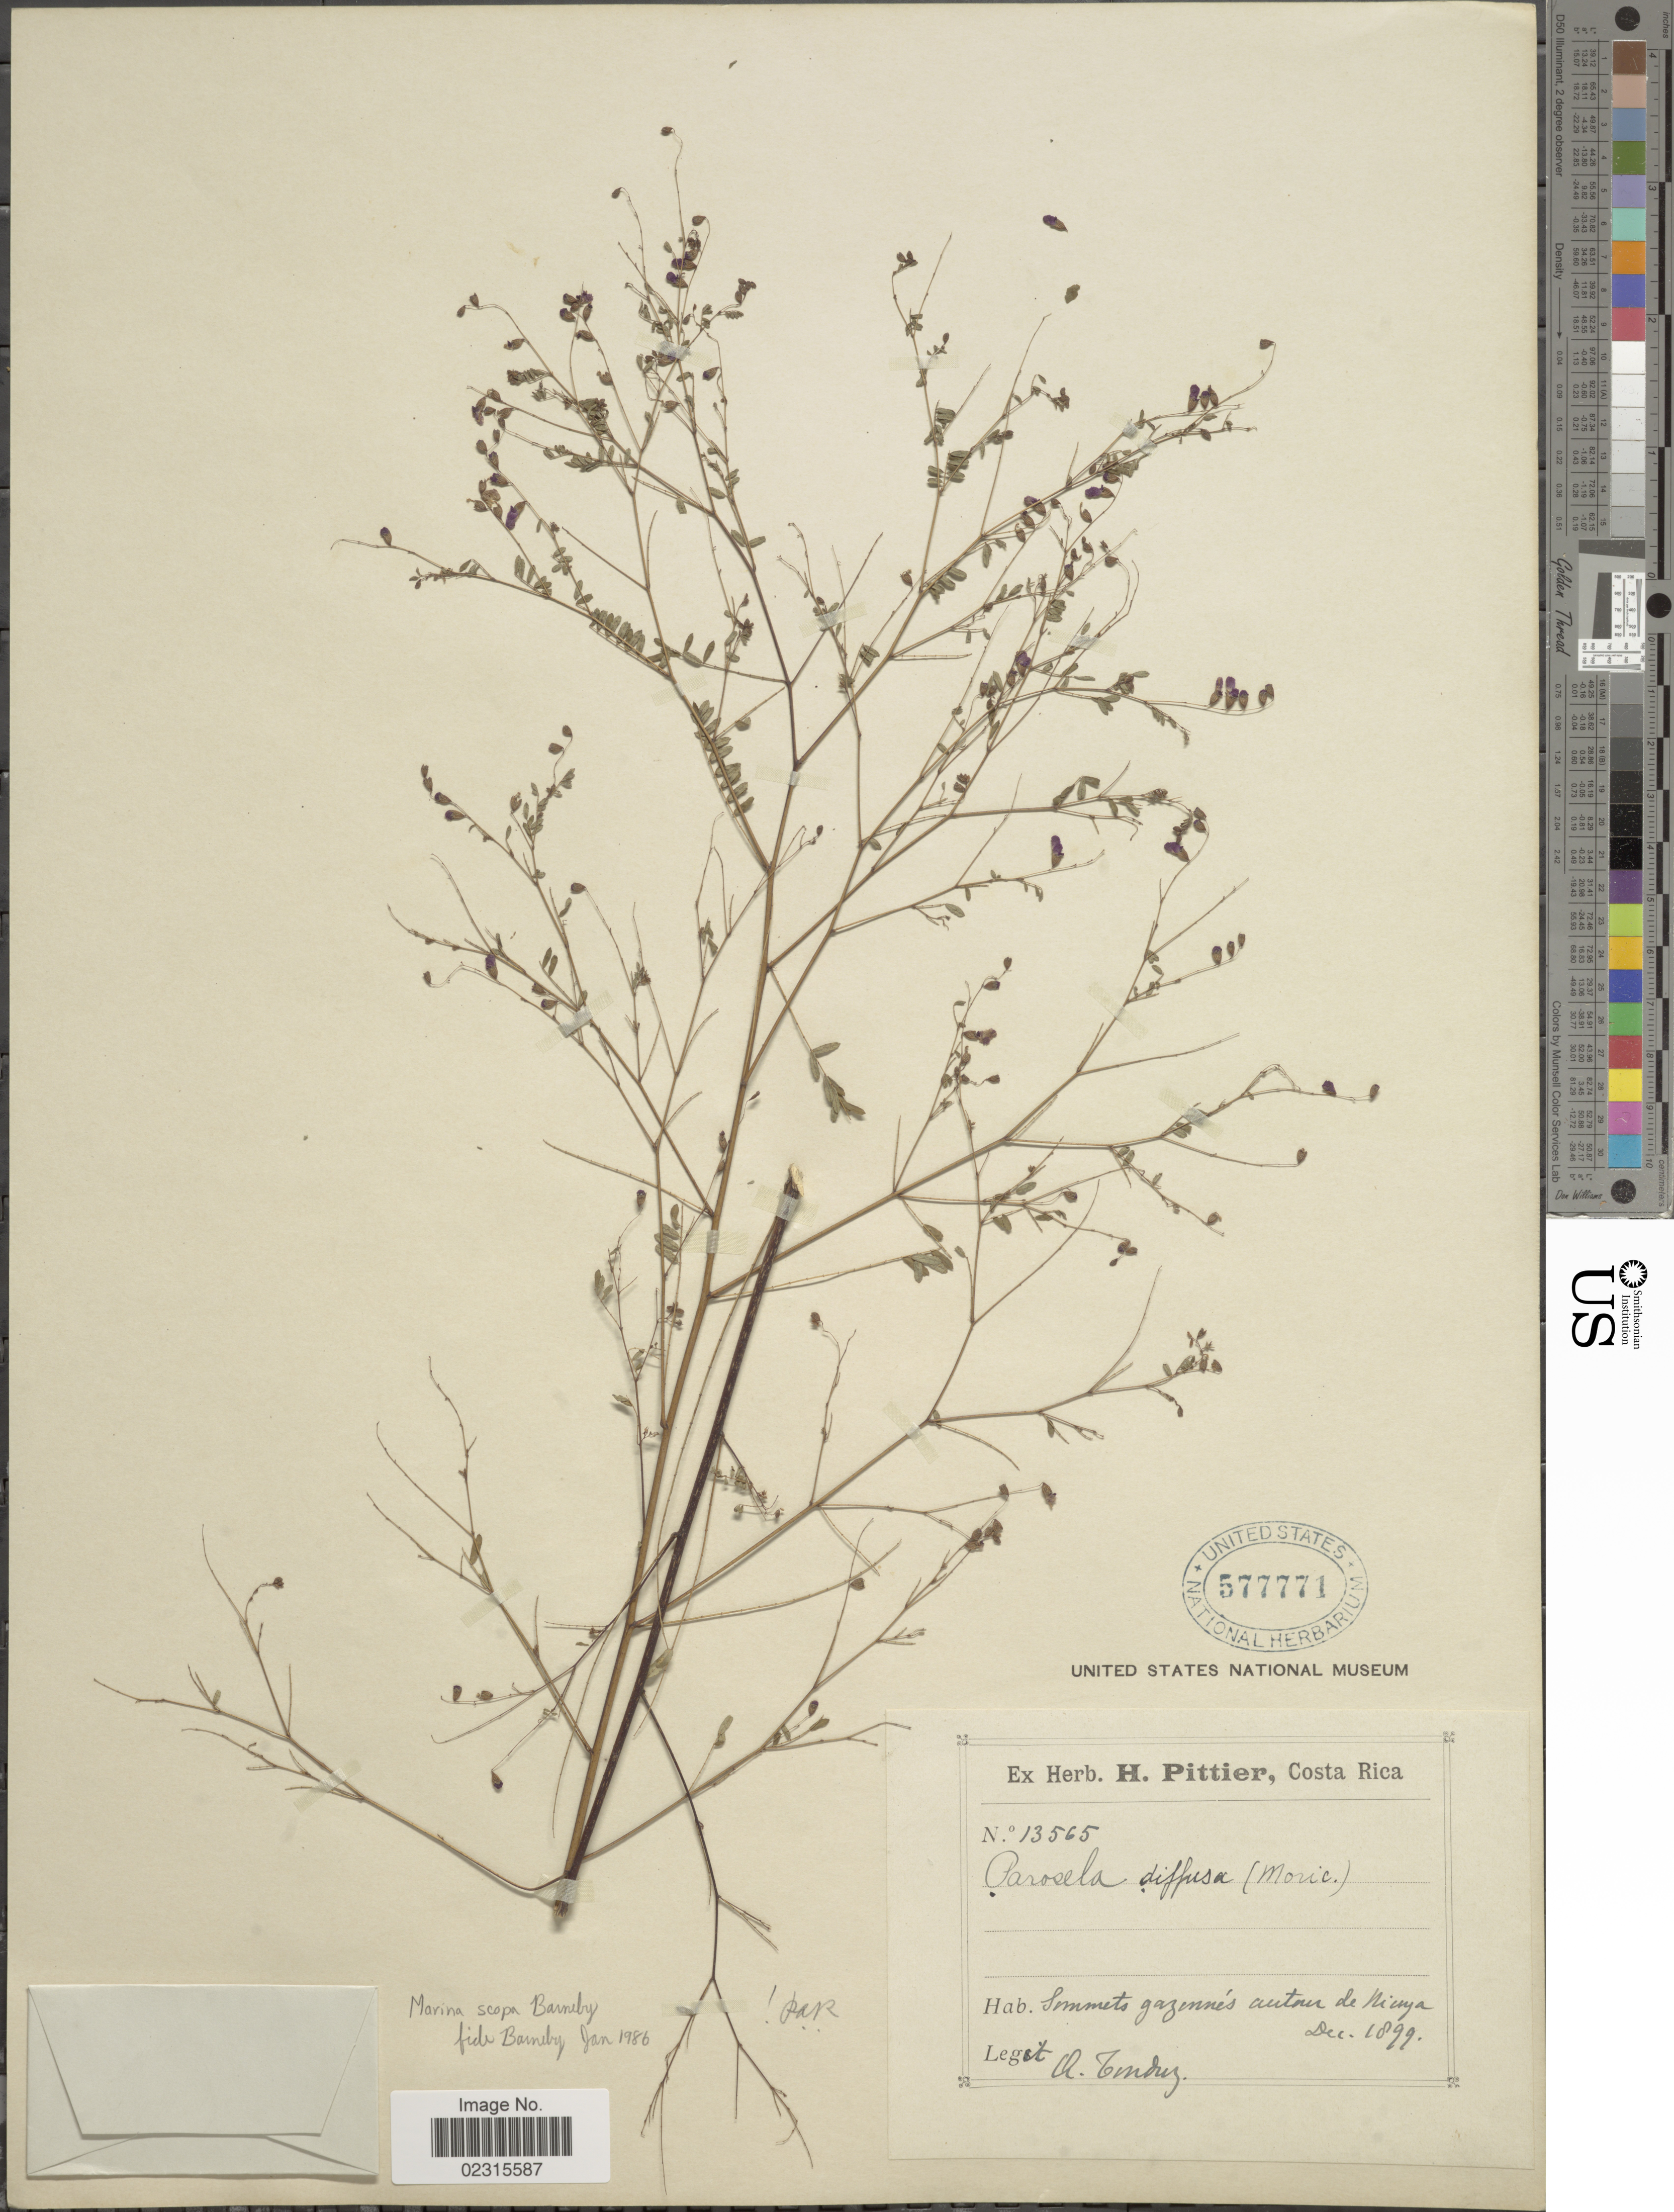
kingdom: Plantae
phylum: Tracheophyta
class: Magnoliopsida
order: Fabales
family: Fabaceae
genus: Marina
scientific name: Marina scopa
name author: Barneby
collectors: A. Tonduz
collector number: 13565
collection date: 1899-12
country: Costa Rica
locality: Sommets gazones autour de Nicoya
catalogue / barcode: US 577771